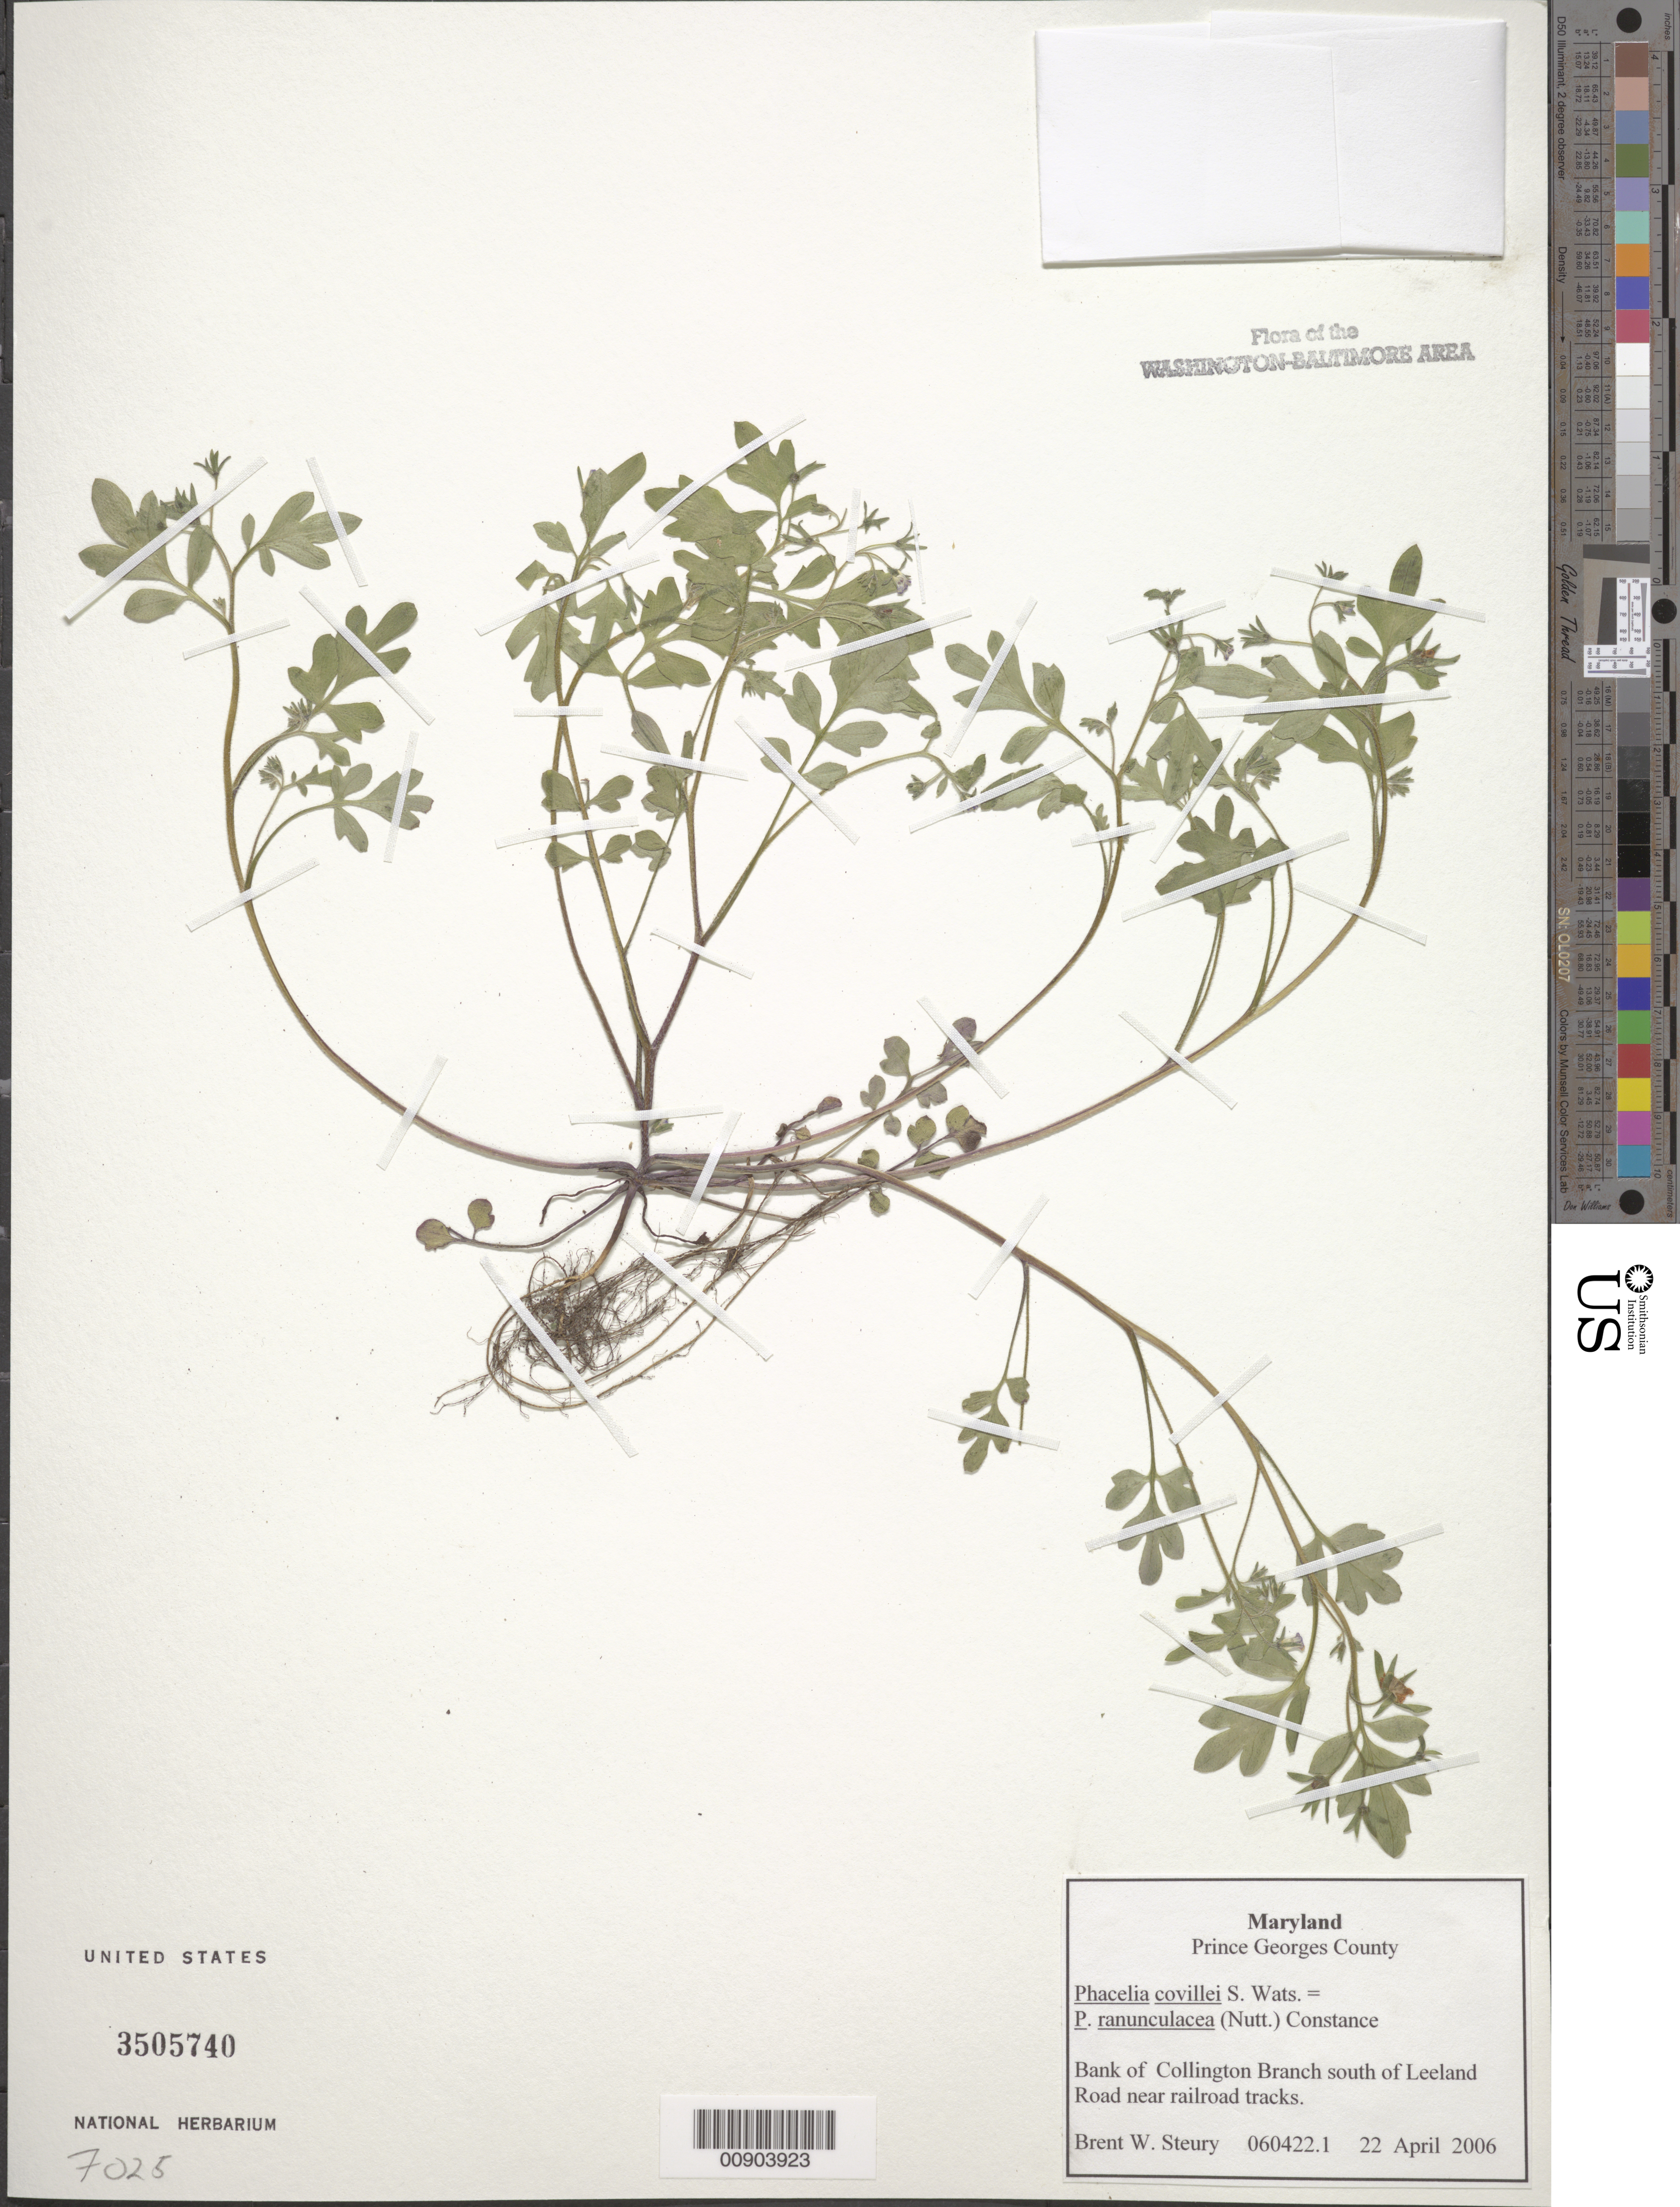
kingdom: Plantae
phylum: Tracheophyta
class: Magnoliopsida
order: Boraginales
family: Hydrophyllaceae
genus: Phacelia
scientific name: Phacelia covillei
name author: S. Watson in A. Gray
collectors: B. Steury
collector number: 060422.1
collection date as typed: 22 April 2006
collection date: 2006-04-22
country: United States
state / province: Maryland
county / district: Prince George's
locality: Collington Branch south of Leeland Road near railroad tracks.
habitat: Bank.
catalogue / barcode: US 3505740